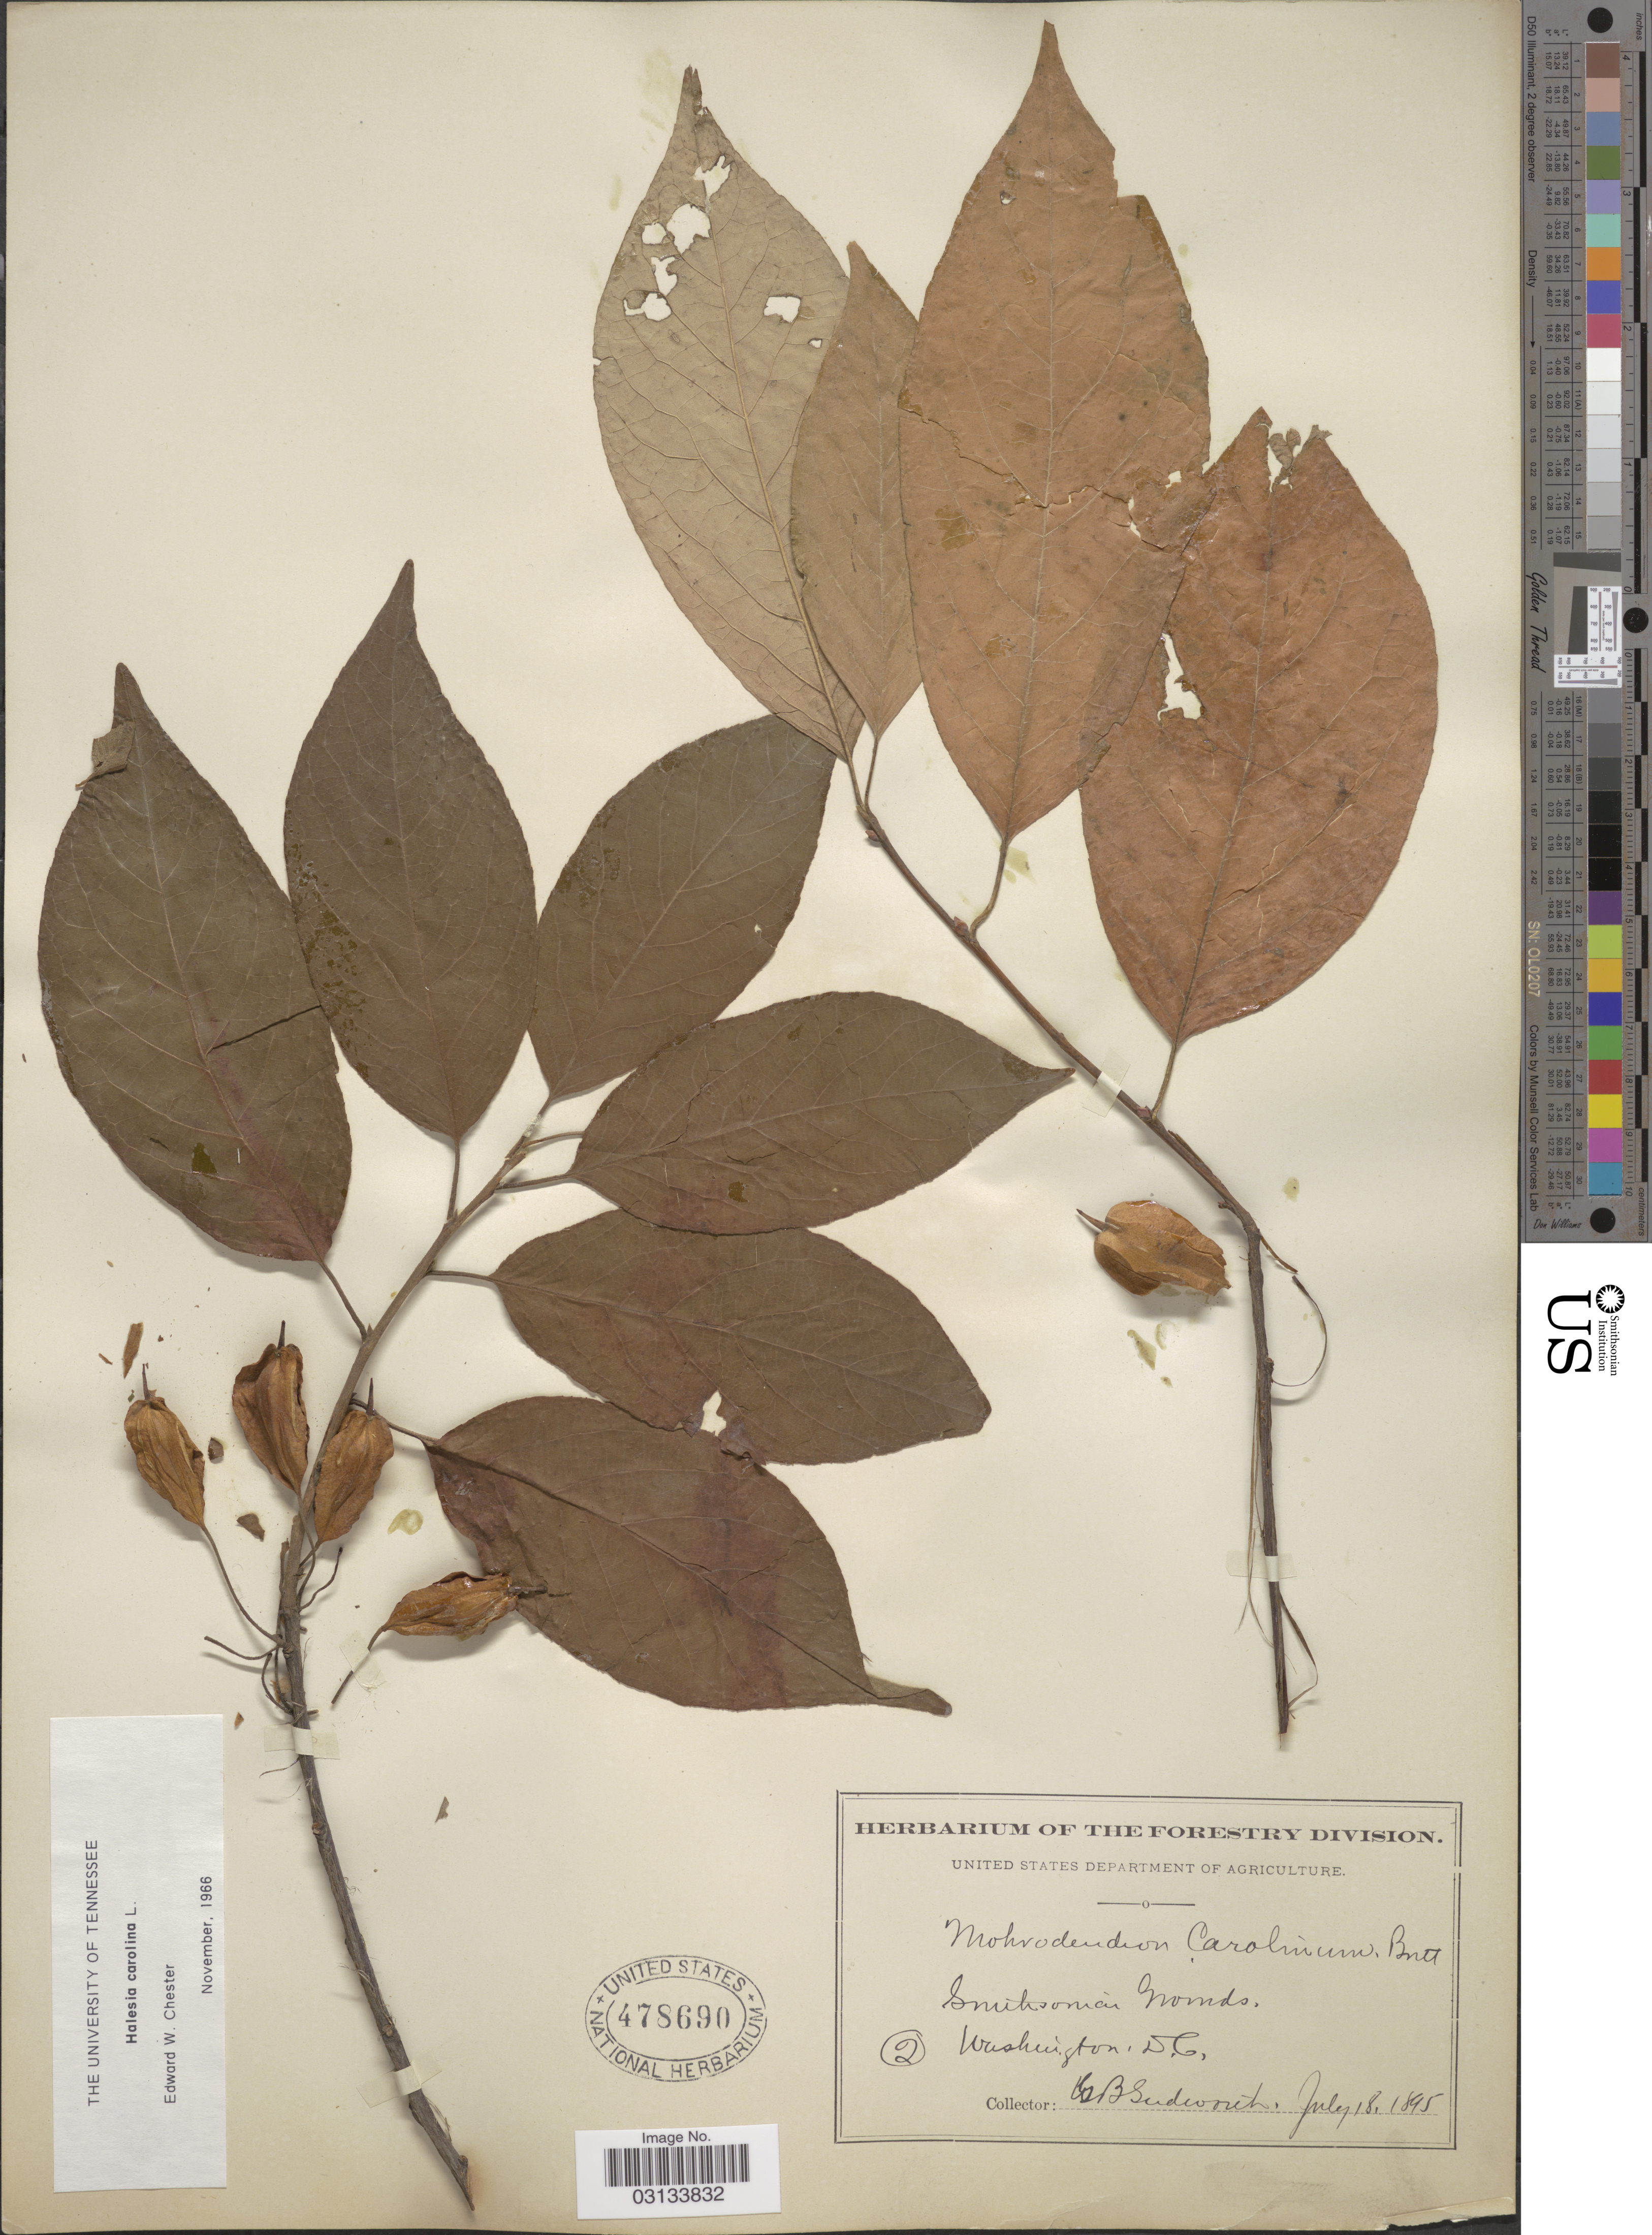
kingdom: Plantae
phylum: Tracheophyta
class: Magnoliopsida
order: Ericales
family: Styracaceae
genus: Halesia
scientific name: Halesia carolina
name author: L.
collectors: G. B. Sudworth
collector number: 2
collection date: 1895-07-18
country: United States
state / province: District of Columbia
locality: Smithsonian Grounds.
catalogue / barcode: US 478690